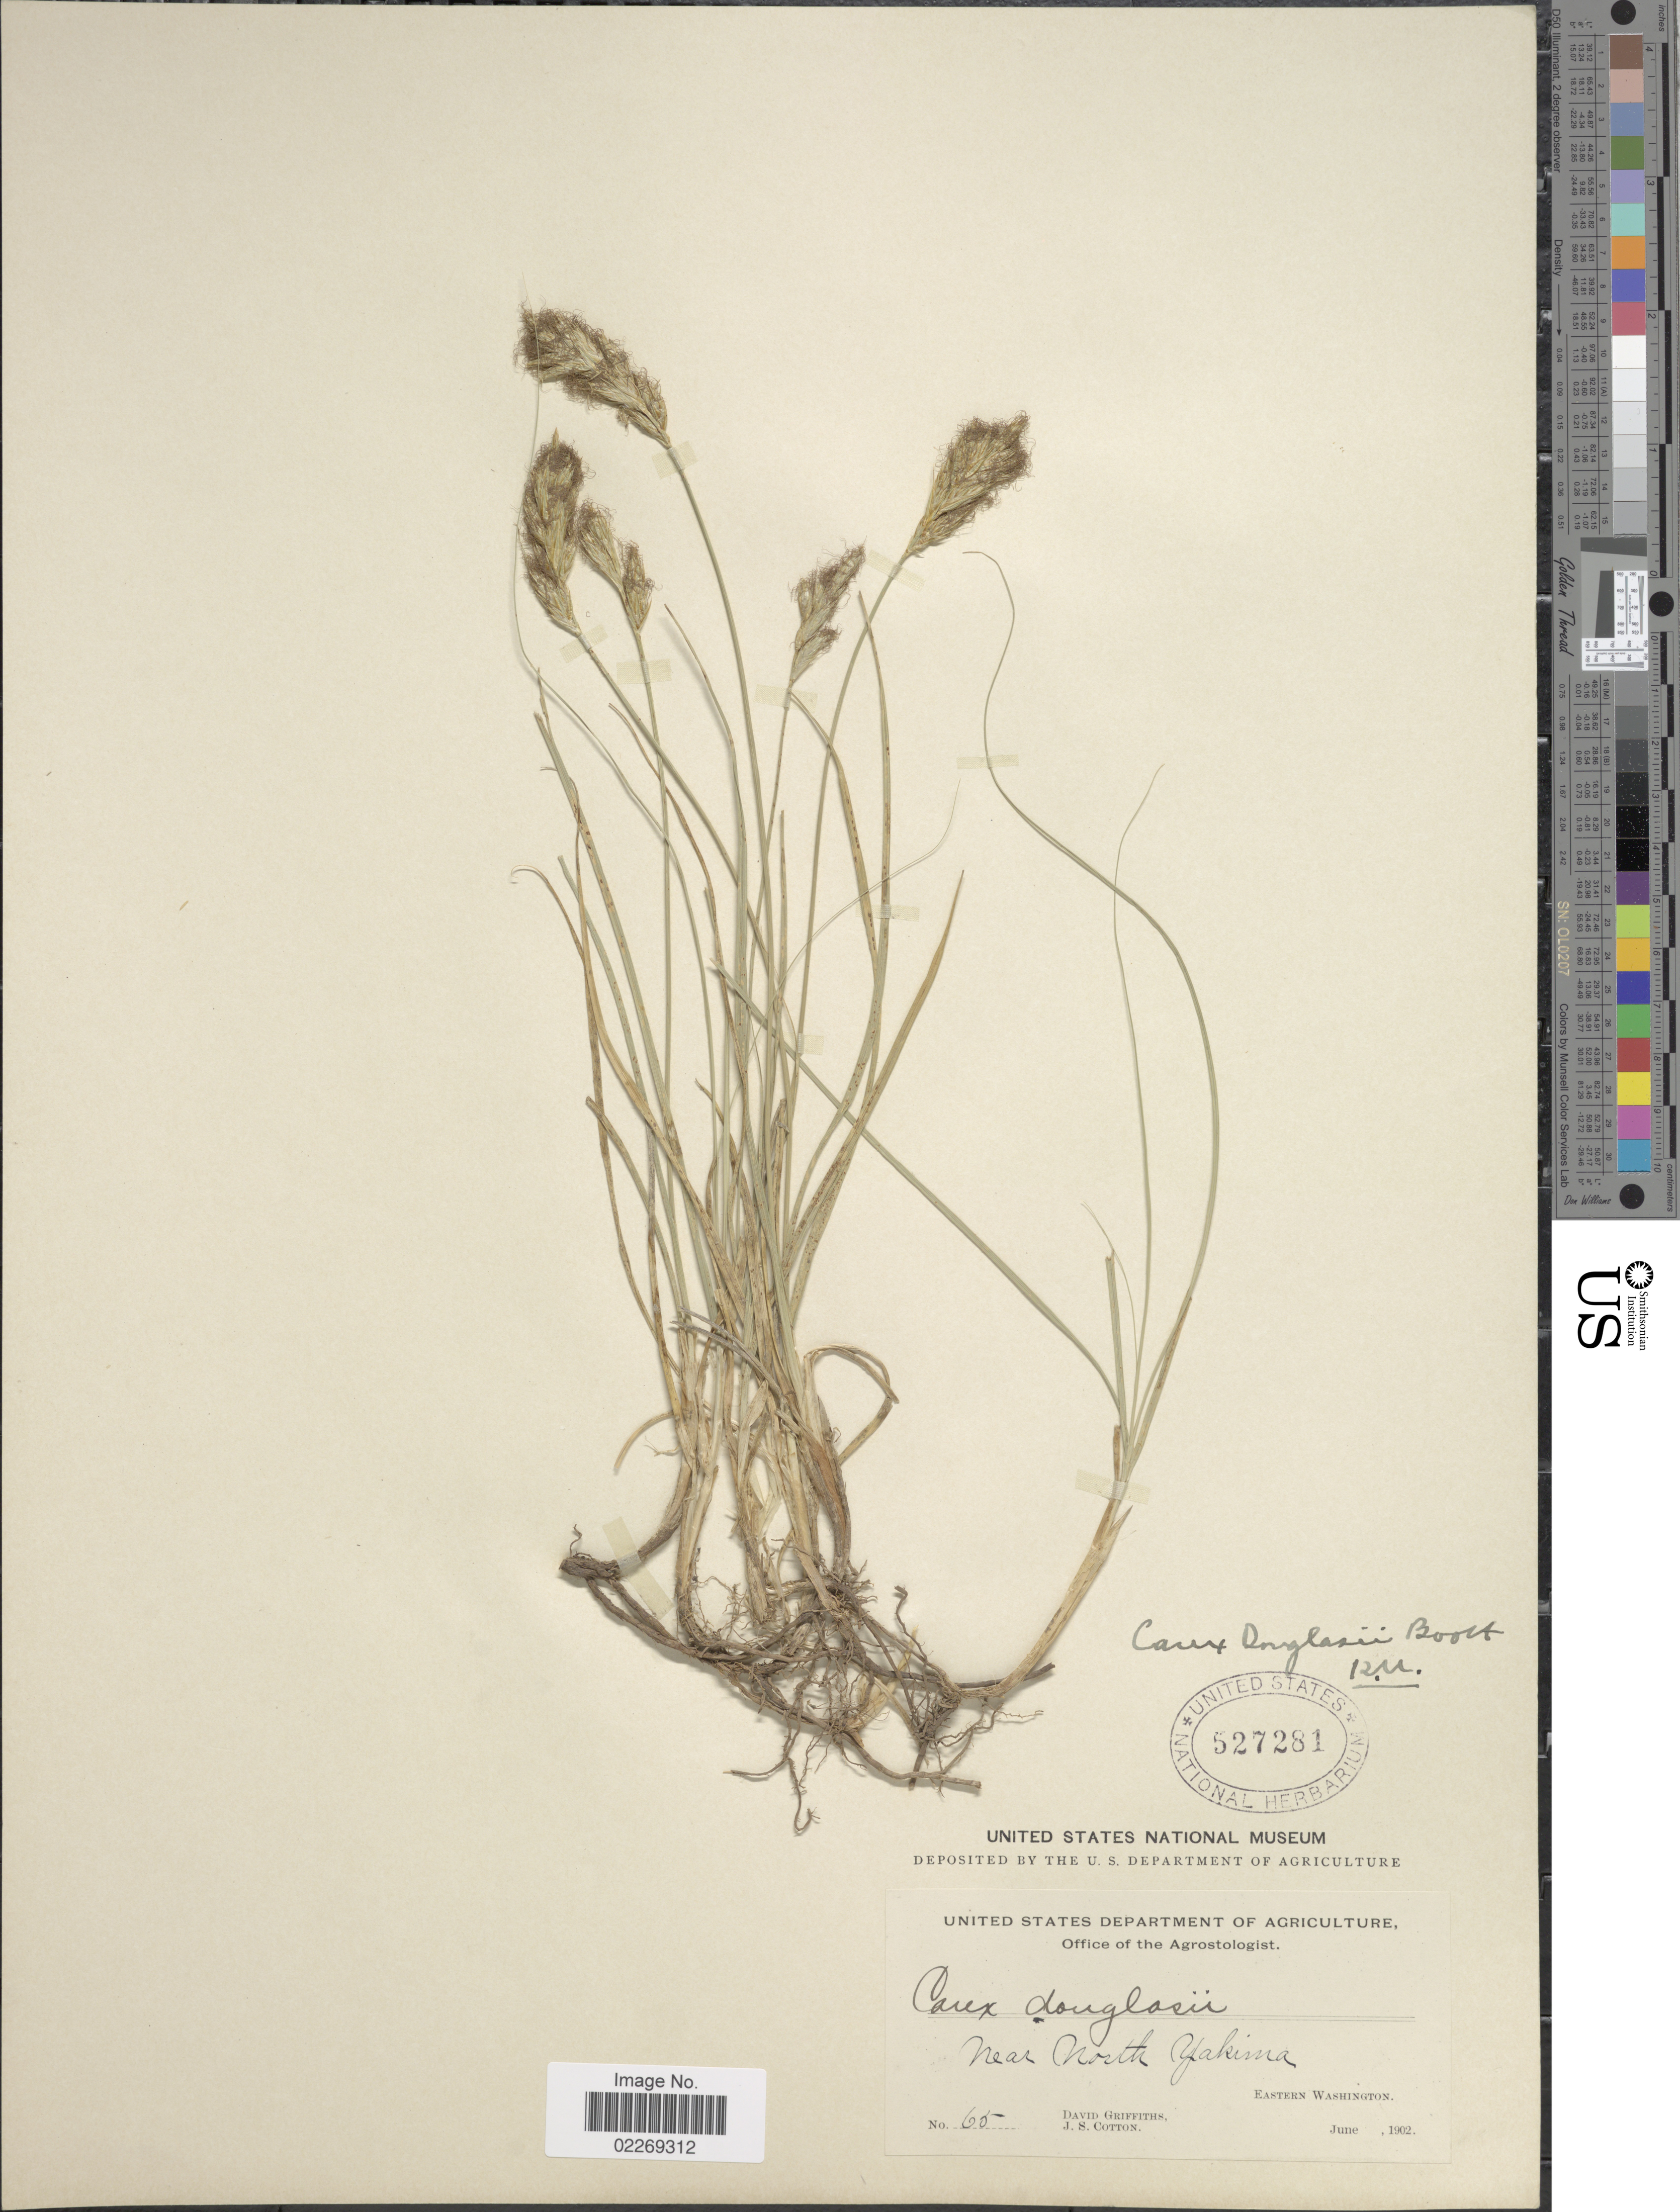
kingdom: Plantae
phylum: Tracheophyta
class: Liliopsida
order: Poales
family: Cyperaceae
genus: Carex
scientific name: Carex douglasii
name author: Boott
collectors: D. Griffiths & J. S. Cotton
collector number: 65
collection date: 1902-06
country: United States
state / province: Washington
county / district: Yakima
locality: Near North Yakima. Eastern Washington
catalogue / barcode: US 527281